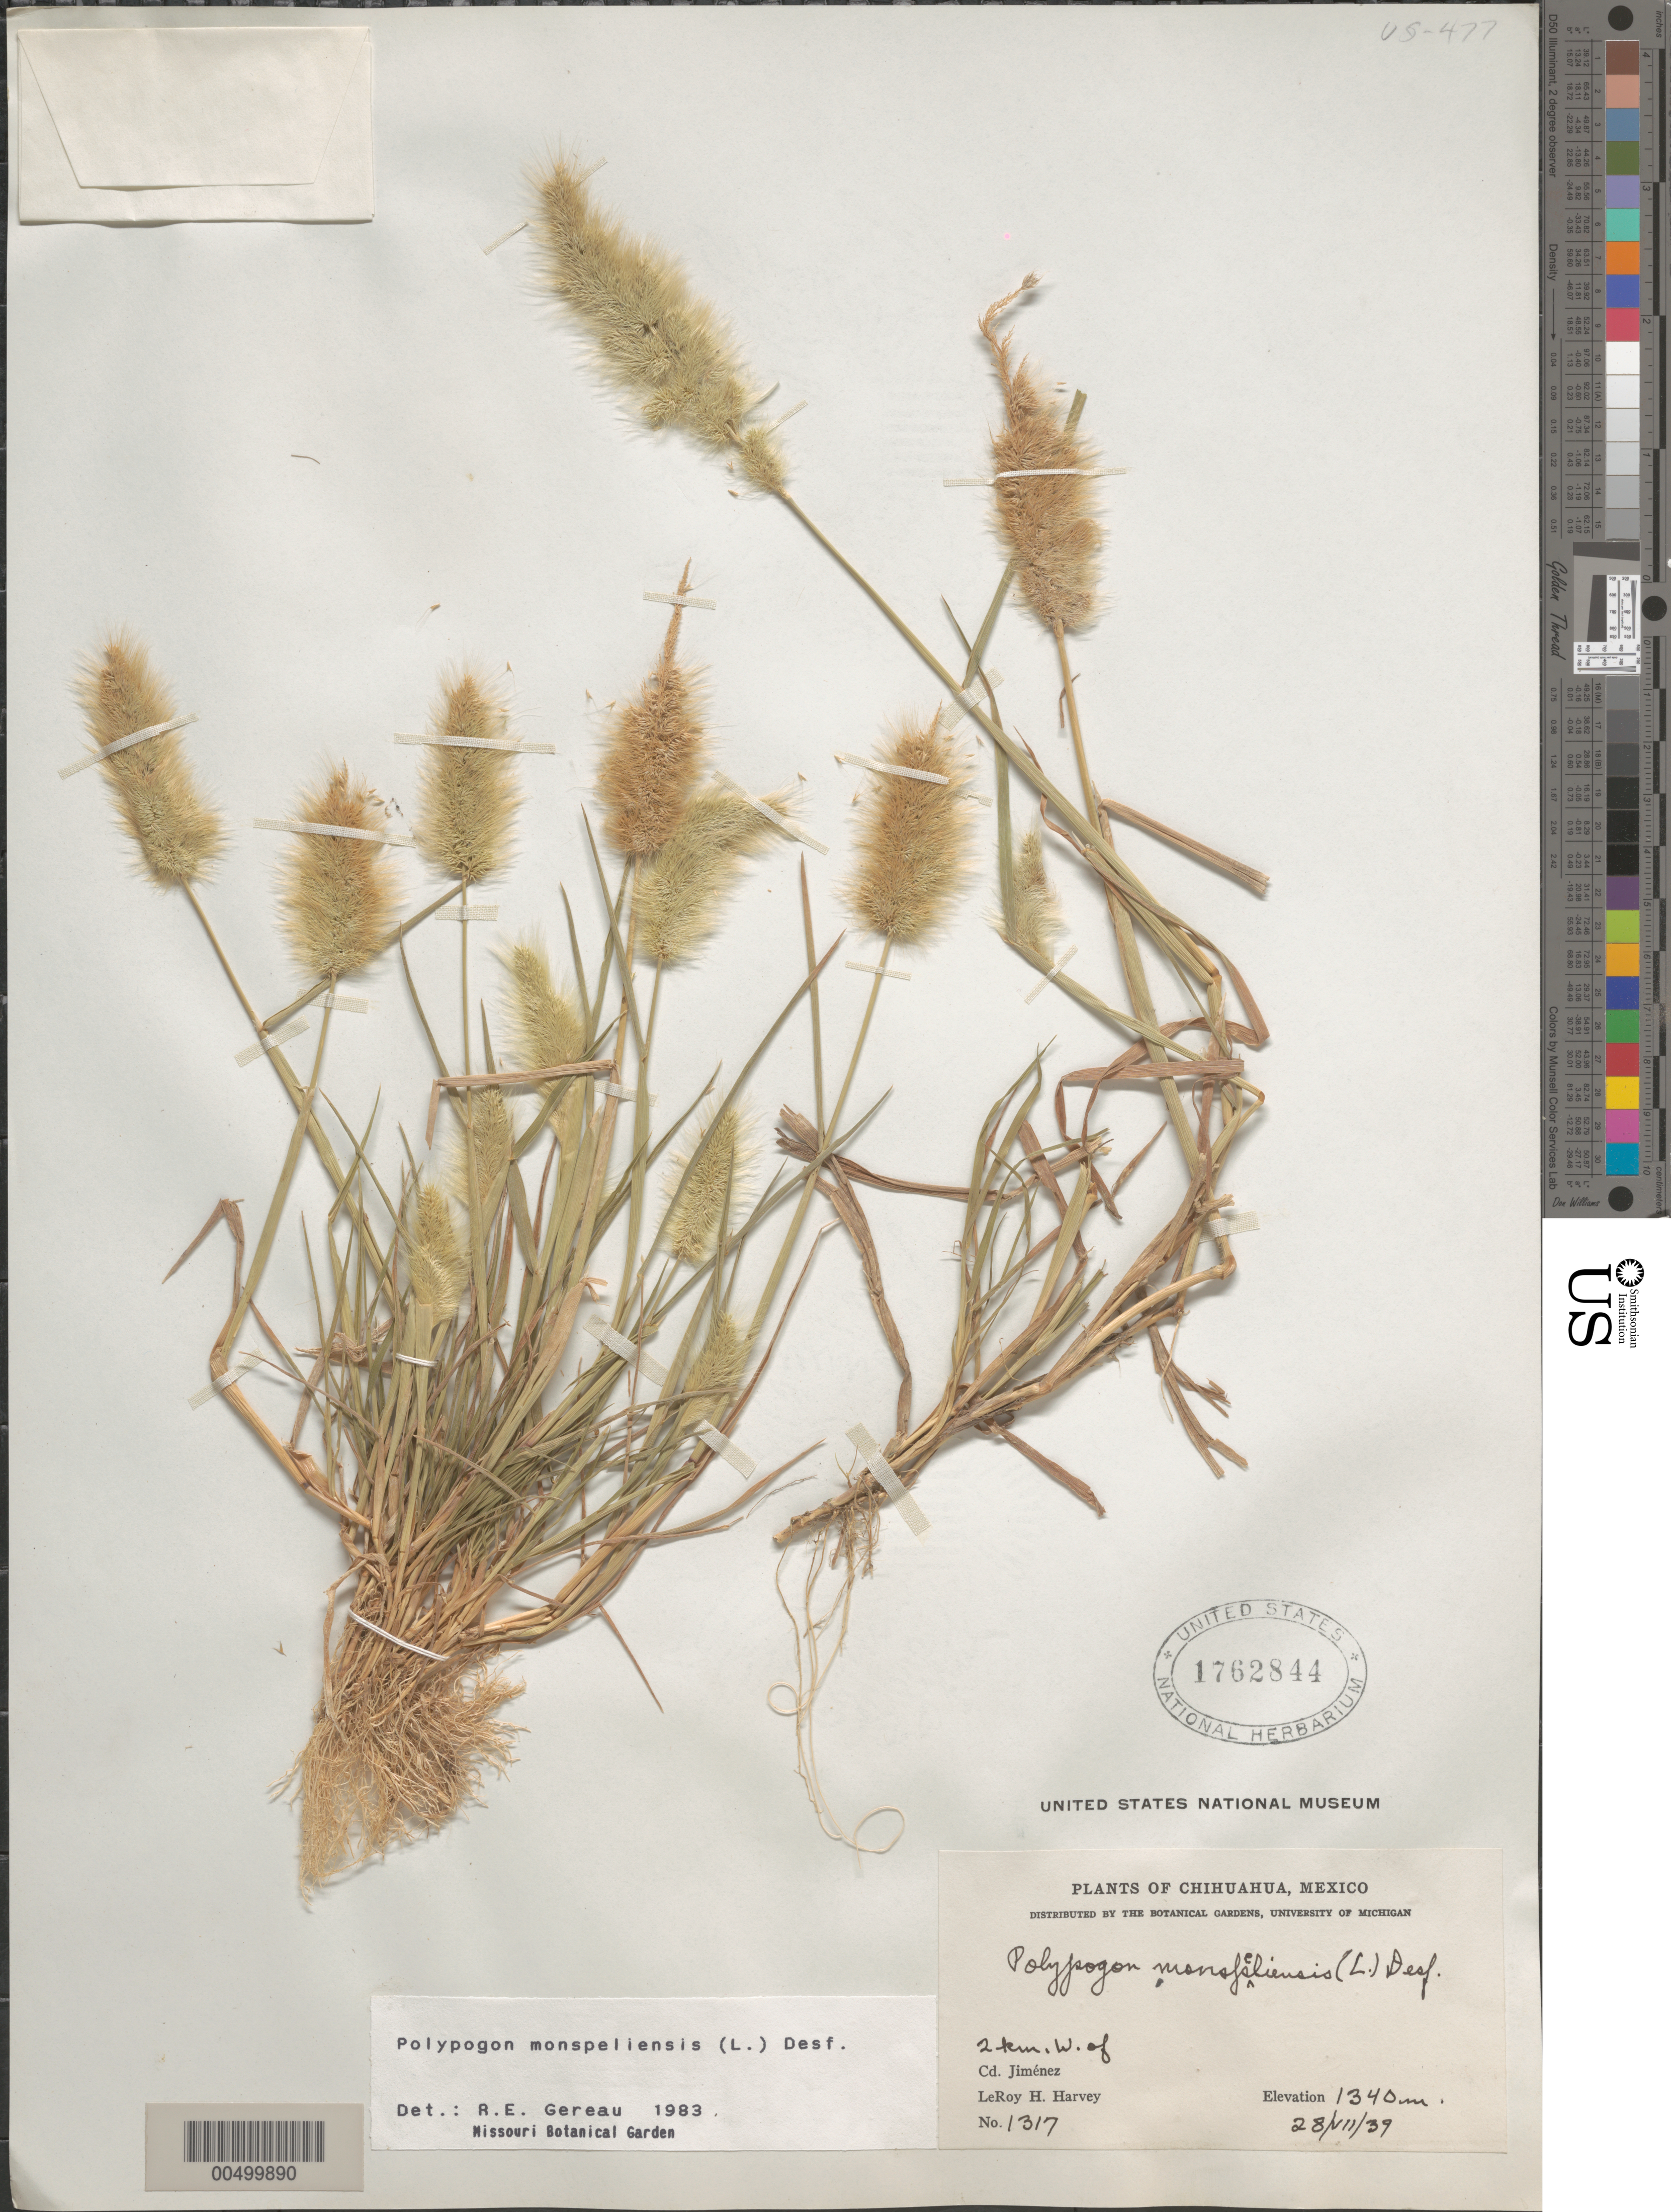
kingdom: Plantae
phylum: Tracheophyta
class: Liliopsida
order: Poales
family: Poaceae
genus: Polypogon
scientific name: Polypogon monspeliensis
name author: (L.) Desf.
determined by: Gereau, R. E.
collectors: L. H. Harvey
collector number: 1317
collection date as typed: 28 Jul 1939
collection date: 1939-07-28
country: Mexico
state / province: Chihuahua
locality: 2 km W of Cd. Jimínez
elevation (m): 1340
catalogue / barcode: US 1762844